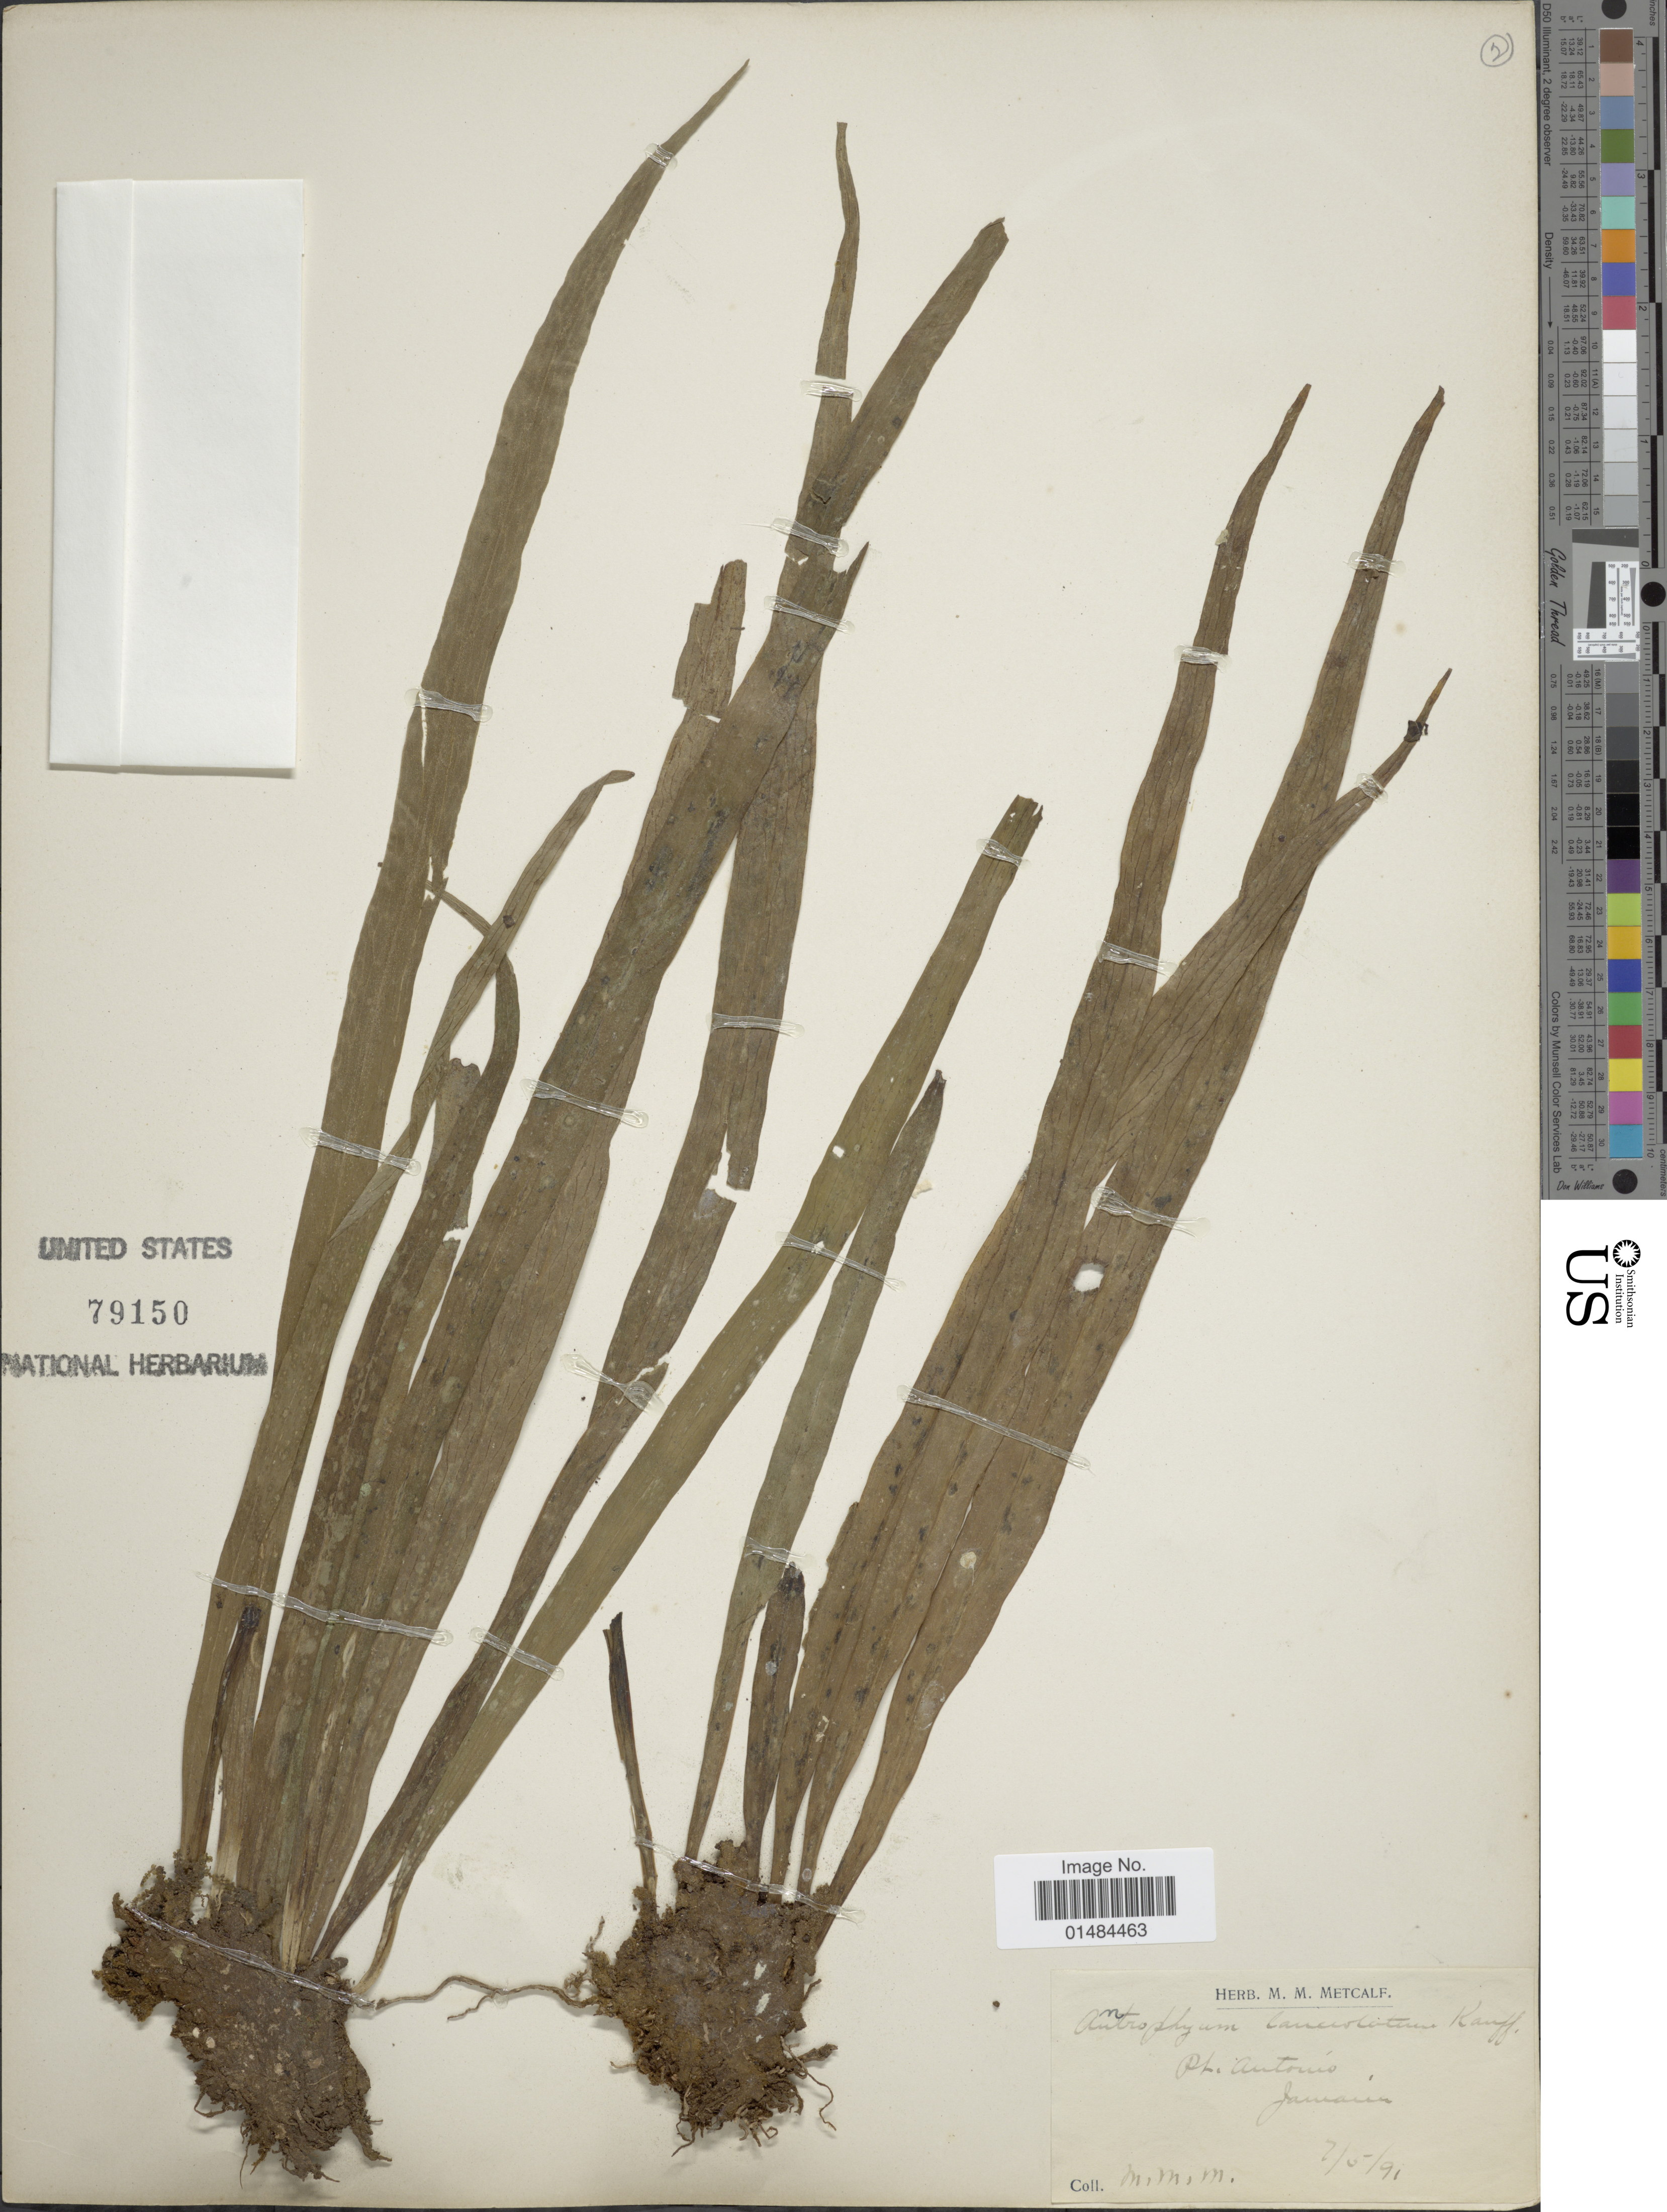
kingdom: Plantae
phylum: Tracheophyta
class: Polypodiopsida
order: Polypodiales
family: Pteridaceae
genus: Polytaenium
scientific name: Polytaenium lanceolatum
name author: (L.) Desv.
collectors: M. Metcalf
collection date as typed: Transcribed d/m/y: 2/5/91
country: Jamaica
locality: Jamaica, St. Antonio.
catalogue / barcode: US 79150